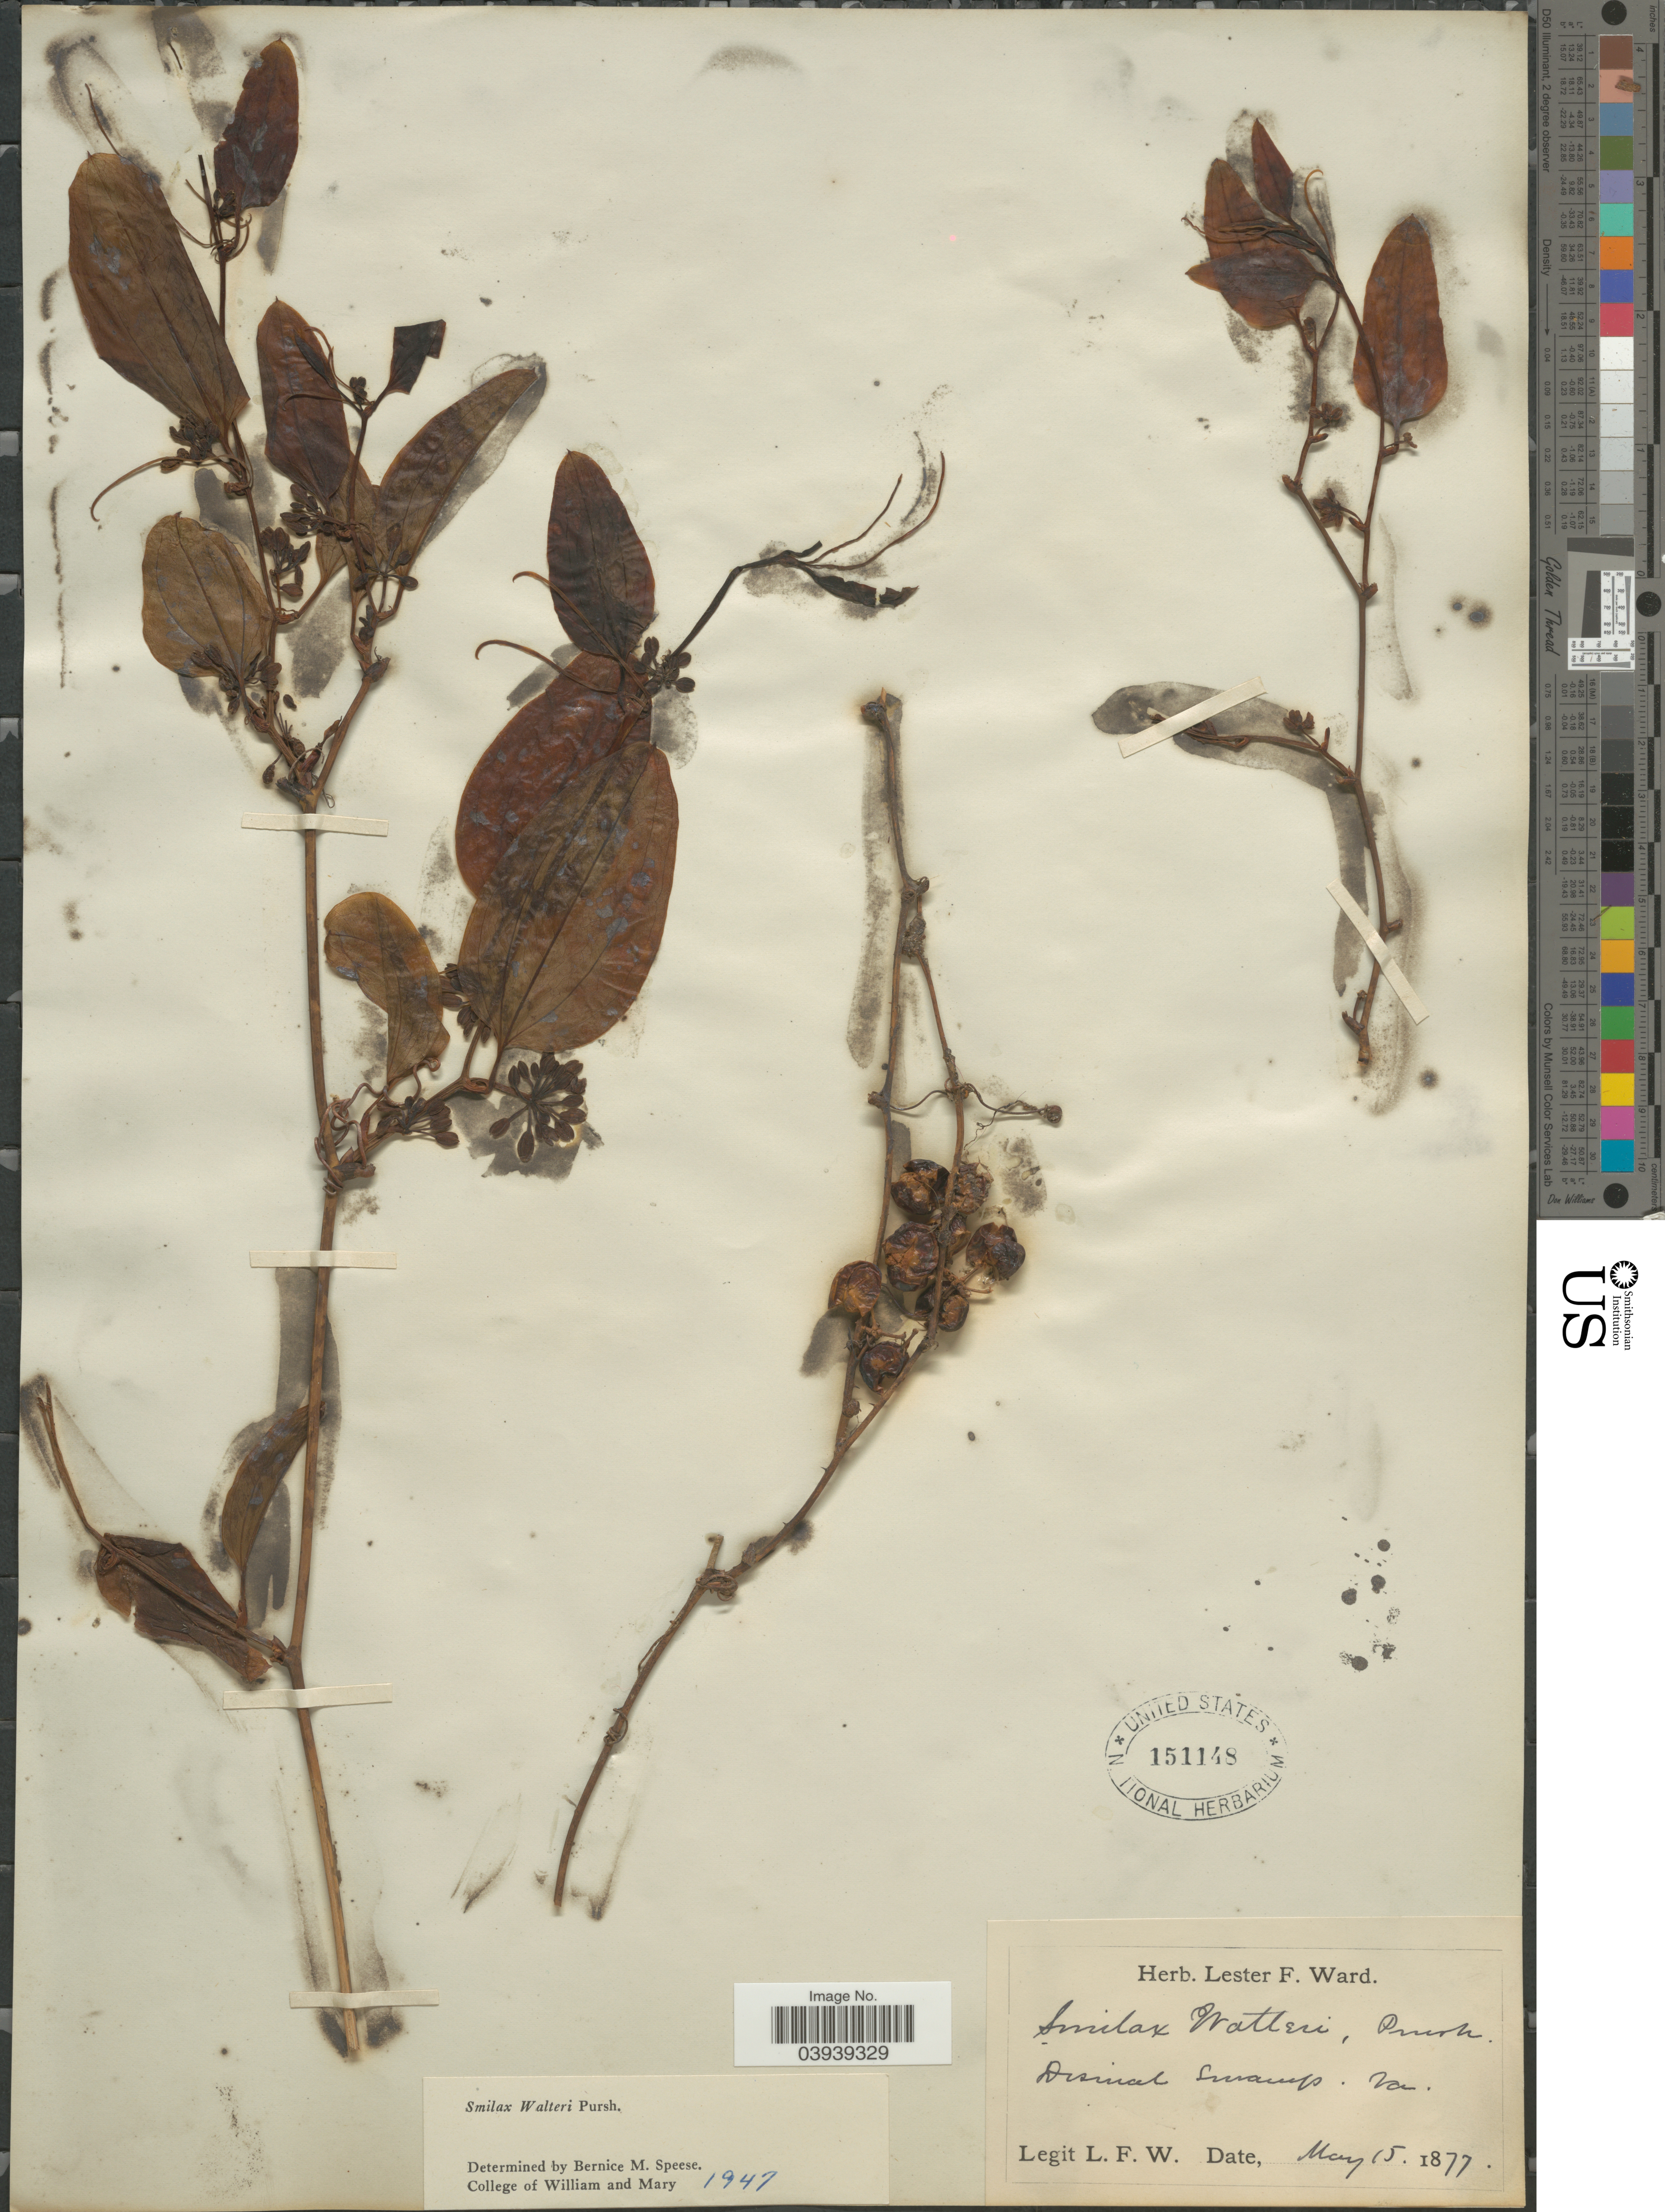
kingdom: Plantae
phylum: Tracheophyta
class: Liliopsida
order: Liliales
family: Smilacaceae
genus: Smilax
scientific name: Smilax walteri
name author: Pursh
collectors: L. F. Ward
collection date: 1877-05-15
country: United States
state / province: Virginia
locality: Dismal Swamp.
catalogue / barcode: US 151148